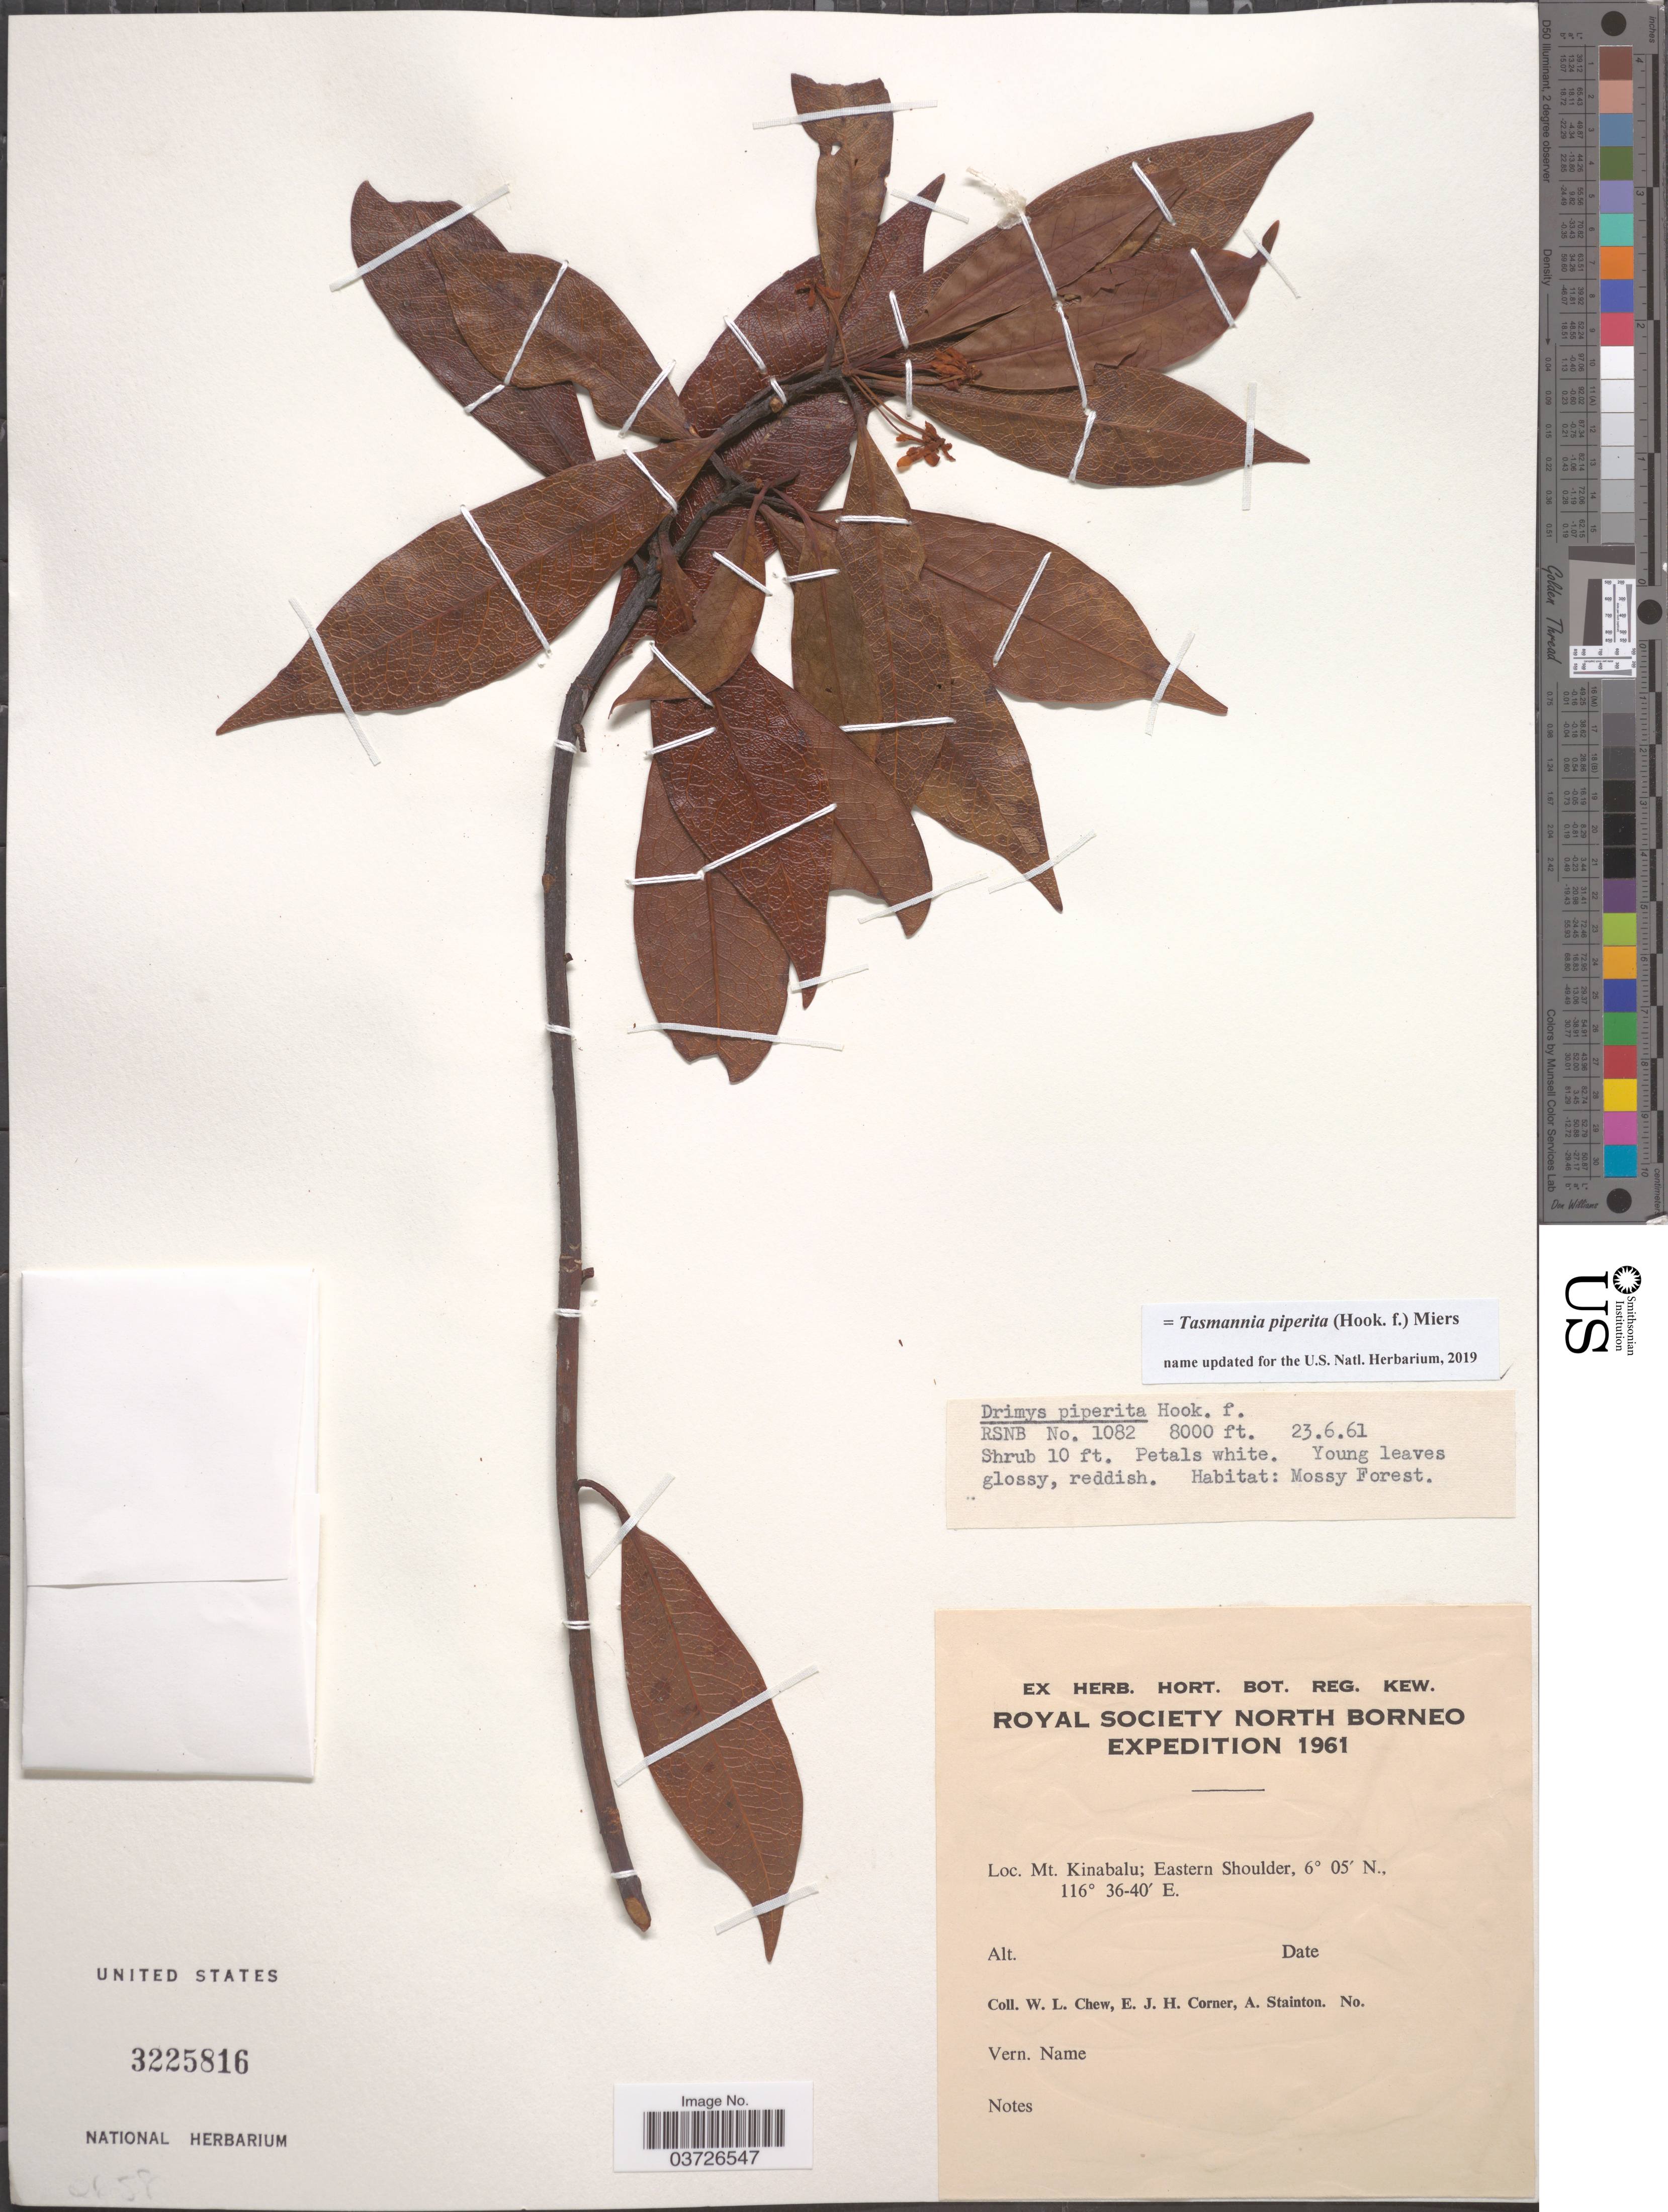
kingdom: Plantae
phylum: Tracheophyta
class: Magnoliopsida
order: Canellales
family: Winteraceae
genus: Tasmannia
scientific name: Tasmannia piperita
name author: (Hook. f.) Miers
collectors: W. Chew, E. Corner & A. Stainton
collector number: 1082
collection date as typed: Transcribed d/m/y: 23/6/61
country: Malaysia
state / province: Sabah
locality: North Borneo. Mt. Kinabalu; Eastern Shoulder.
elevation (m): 2438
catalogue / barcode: US 3225816